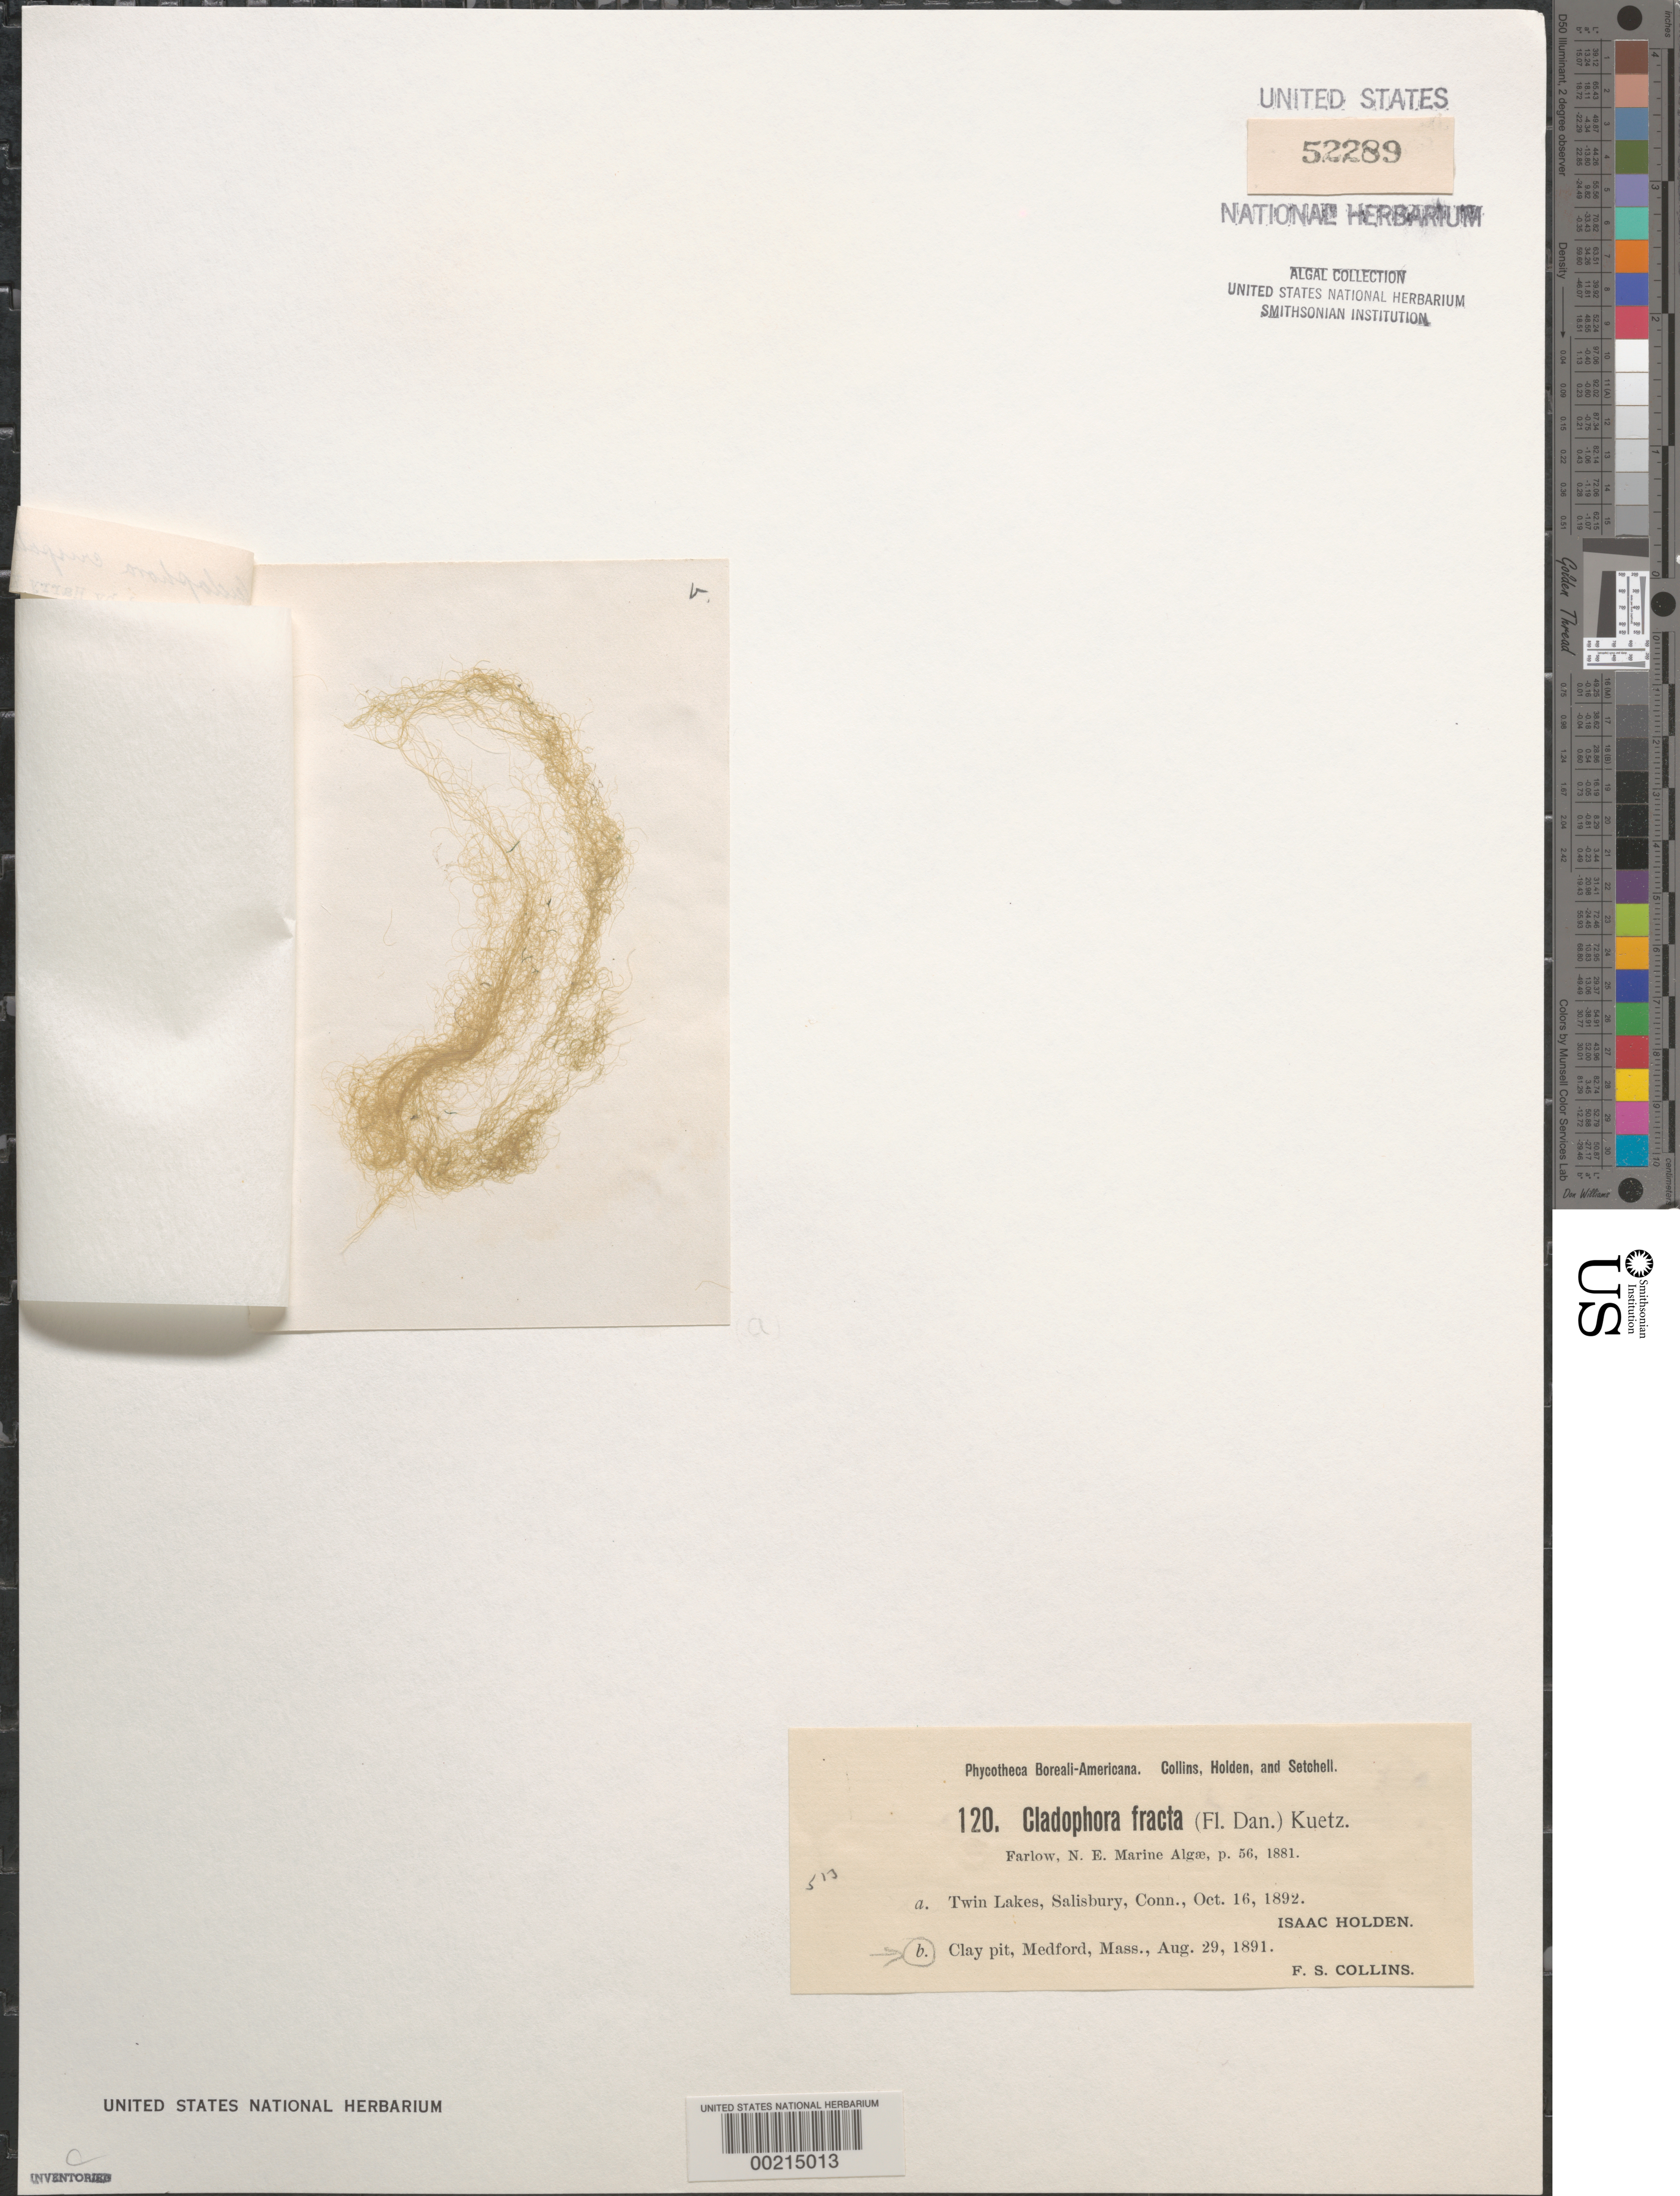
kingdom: Plantae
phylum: Chlorophyta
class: Ulvophyceae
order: Cladophorales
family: Cladophoraceae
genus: Cladophora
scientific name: Cladophora glomerata var. crassior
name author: (C. Agardh) C. Hoek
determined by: Algae name updating Project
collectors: F. Collins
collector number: PB-A 120b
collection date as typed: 29 Aug 1891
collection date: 1891-08-29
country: United States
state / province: Massachusetts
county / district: Middlesex County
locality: Medford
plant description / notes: Collins, Holden & Setchell, Phycotheca Boreali-Americana, as Cladophora fracta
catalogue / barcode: US 52289